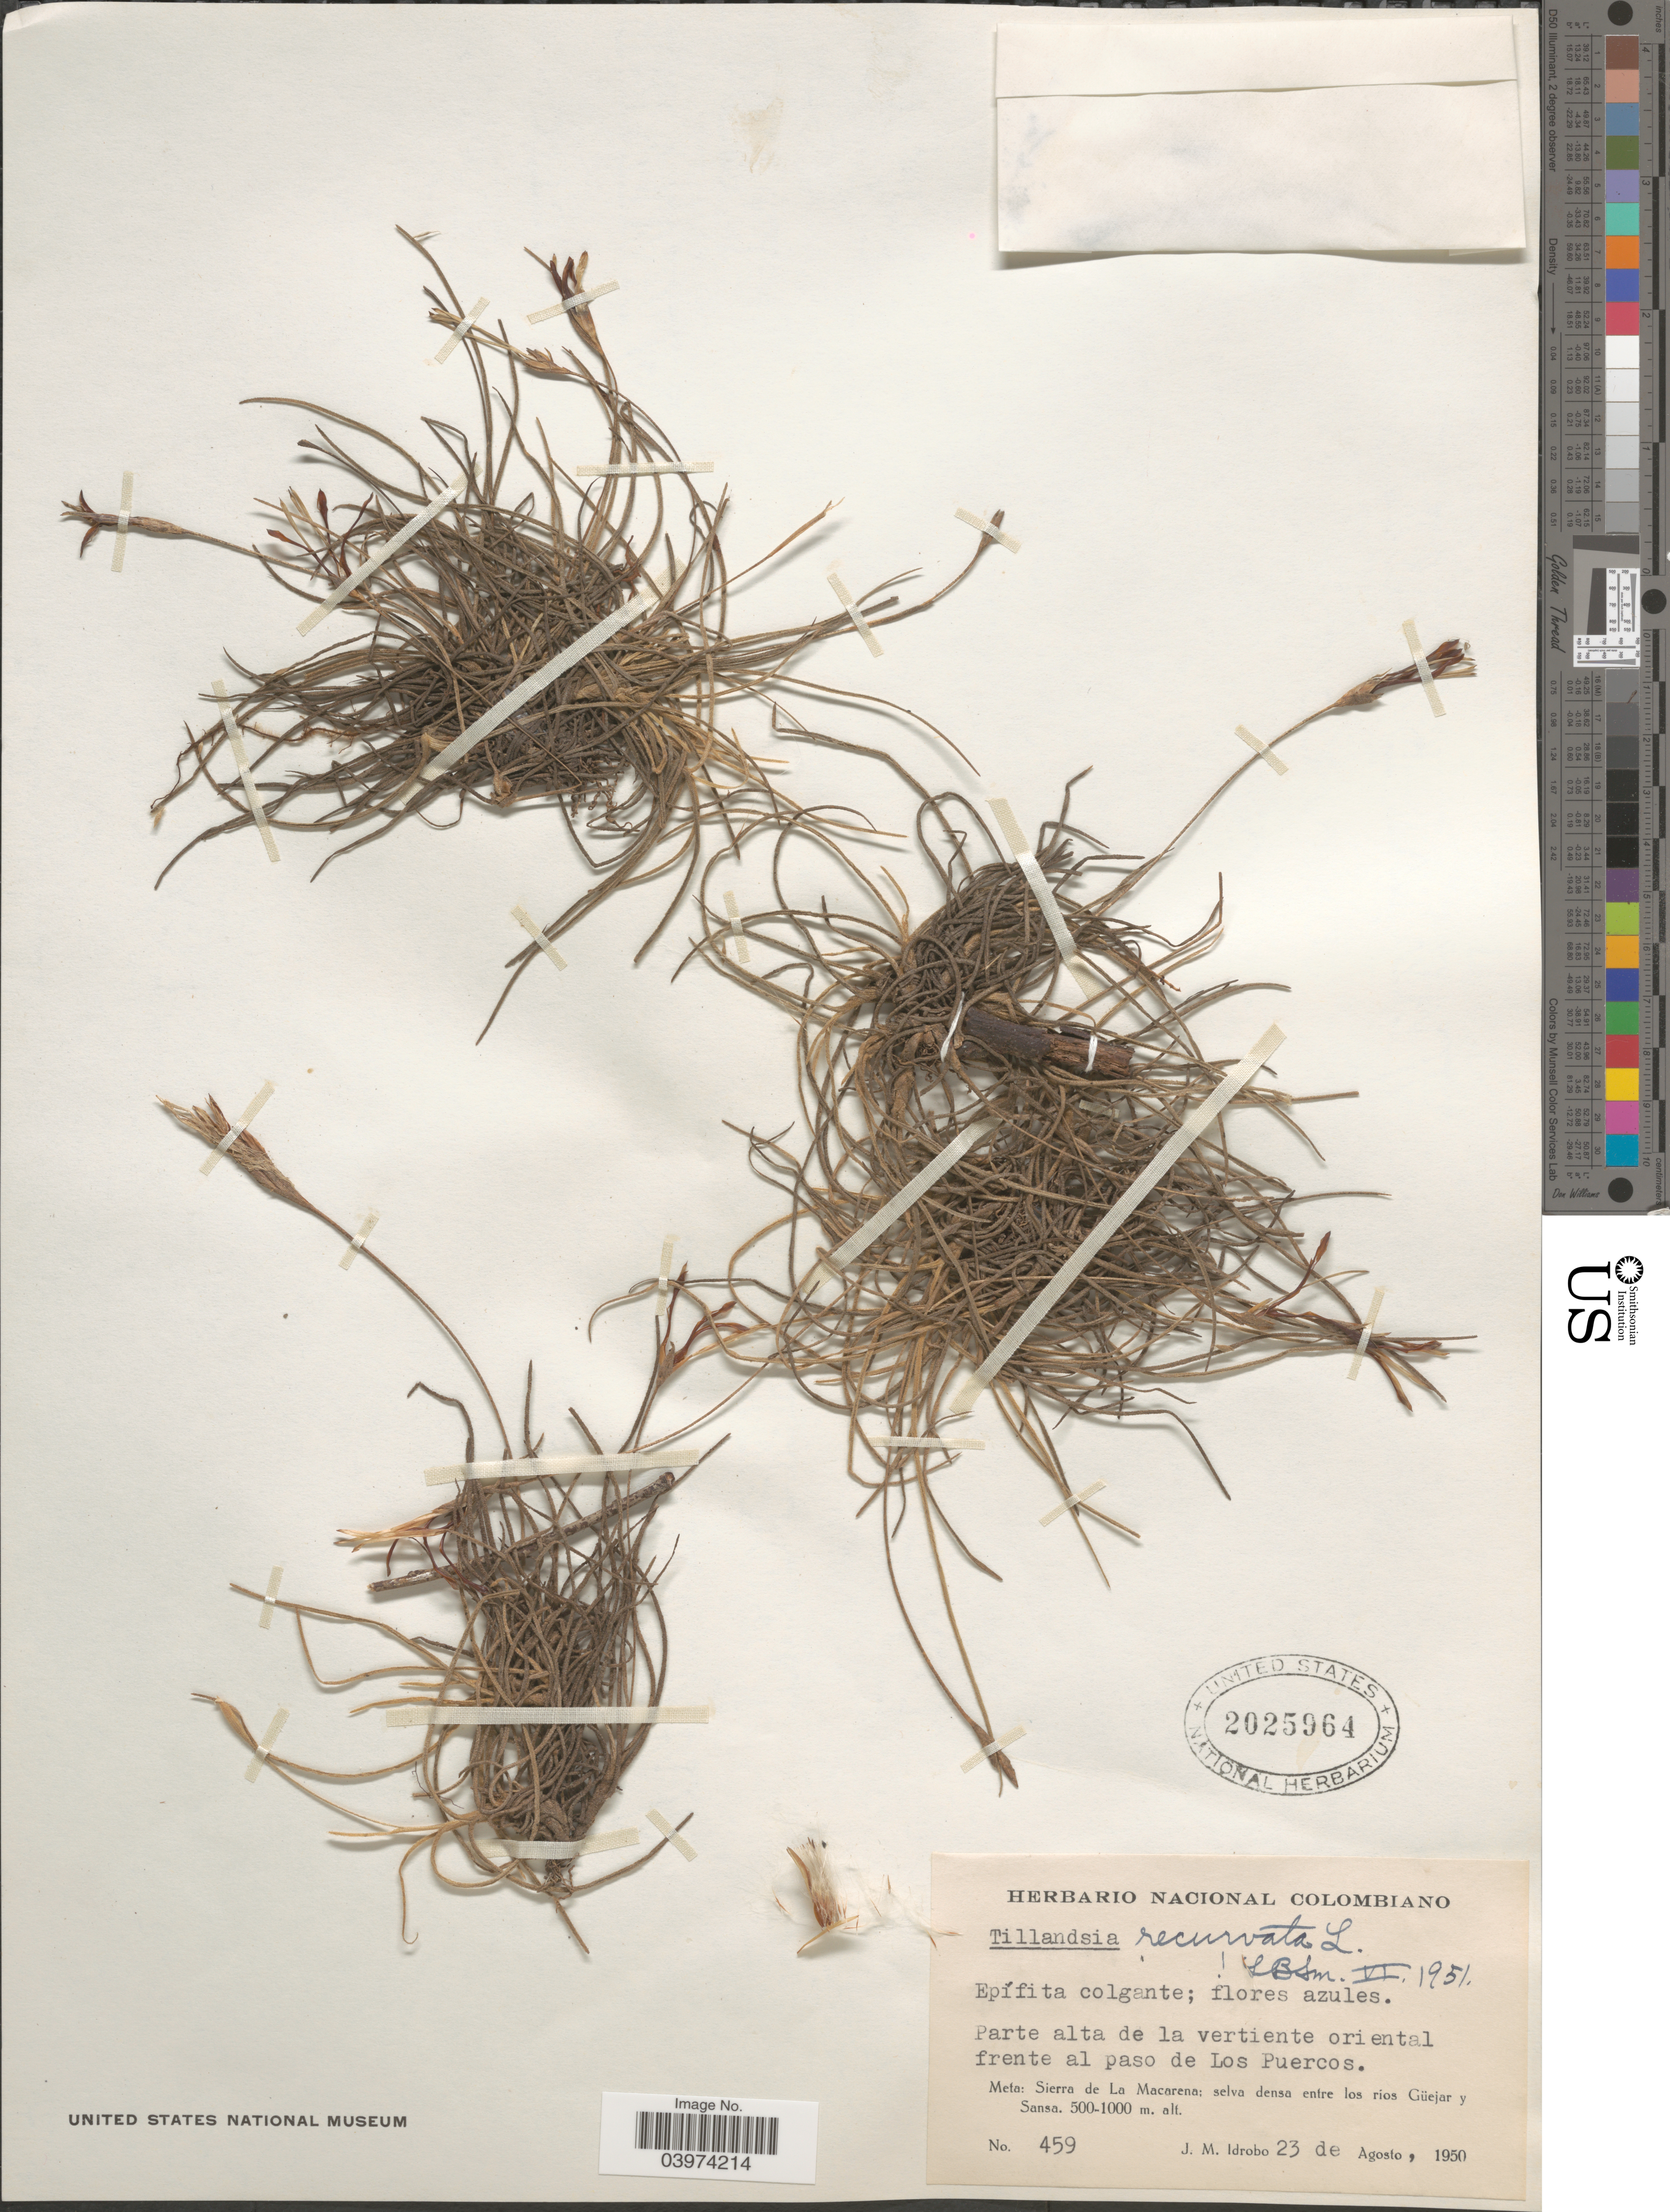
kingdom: Plantae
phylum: Tracheophyta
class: Liliopsida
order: Poales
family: Bromeliaceae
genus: Tillandsia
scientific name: Tillandsia recurvata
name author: L.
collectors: J. M. Idrobo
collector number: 459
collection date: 1950-08-23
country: Colombia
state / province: Meta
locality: Parte alta de la vertiente oriental frente al paso de Los Puercos. Sierra de La Macarena; selva densa entre los rios Güejar y Sansa.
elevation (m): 500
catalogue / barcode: US 2025964